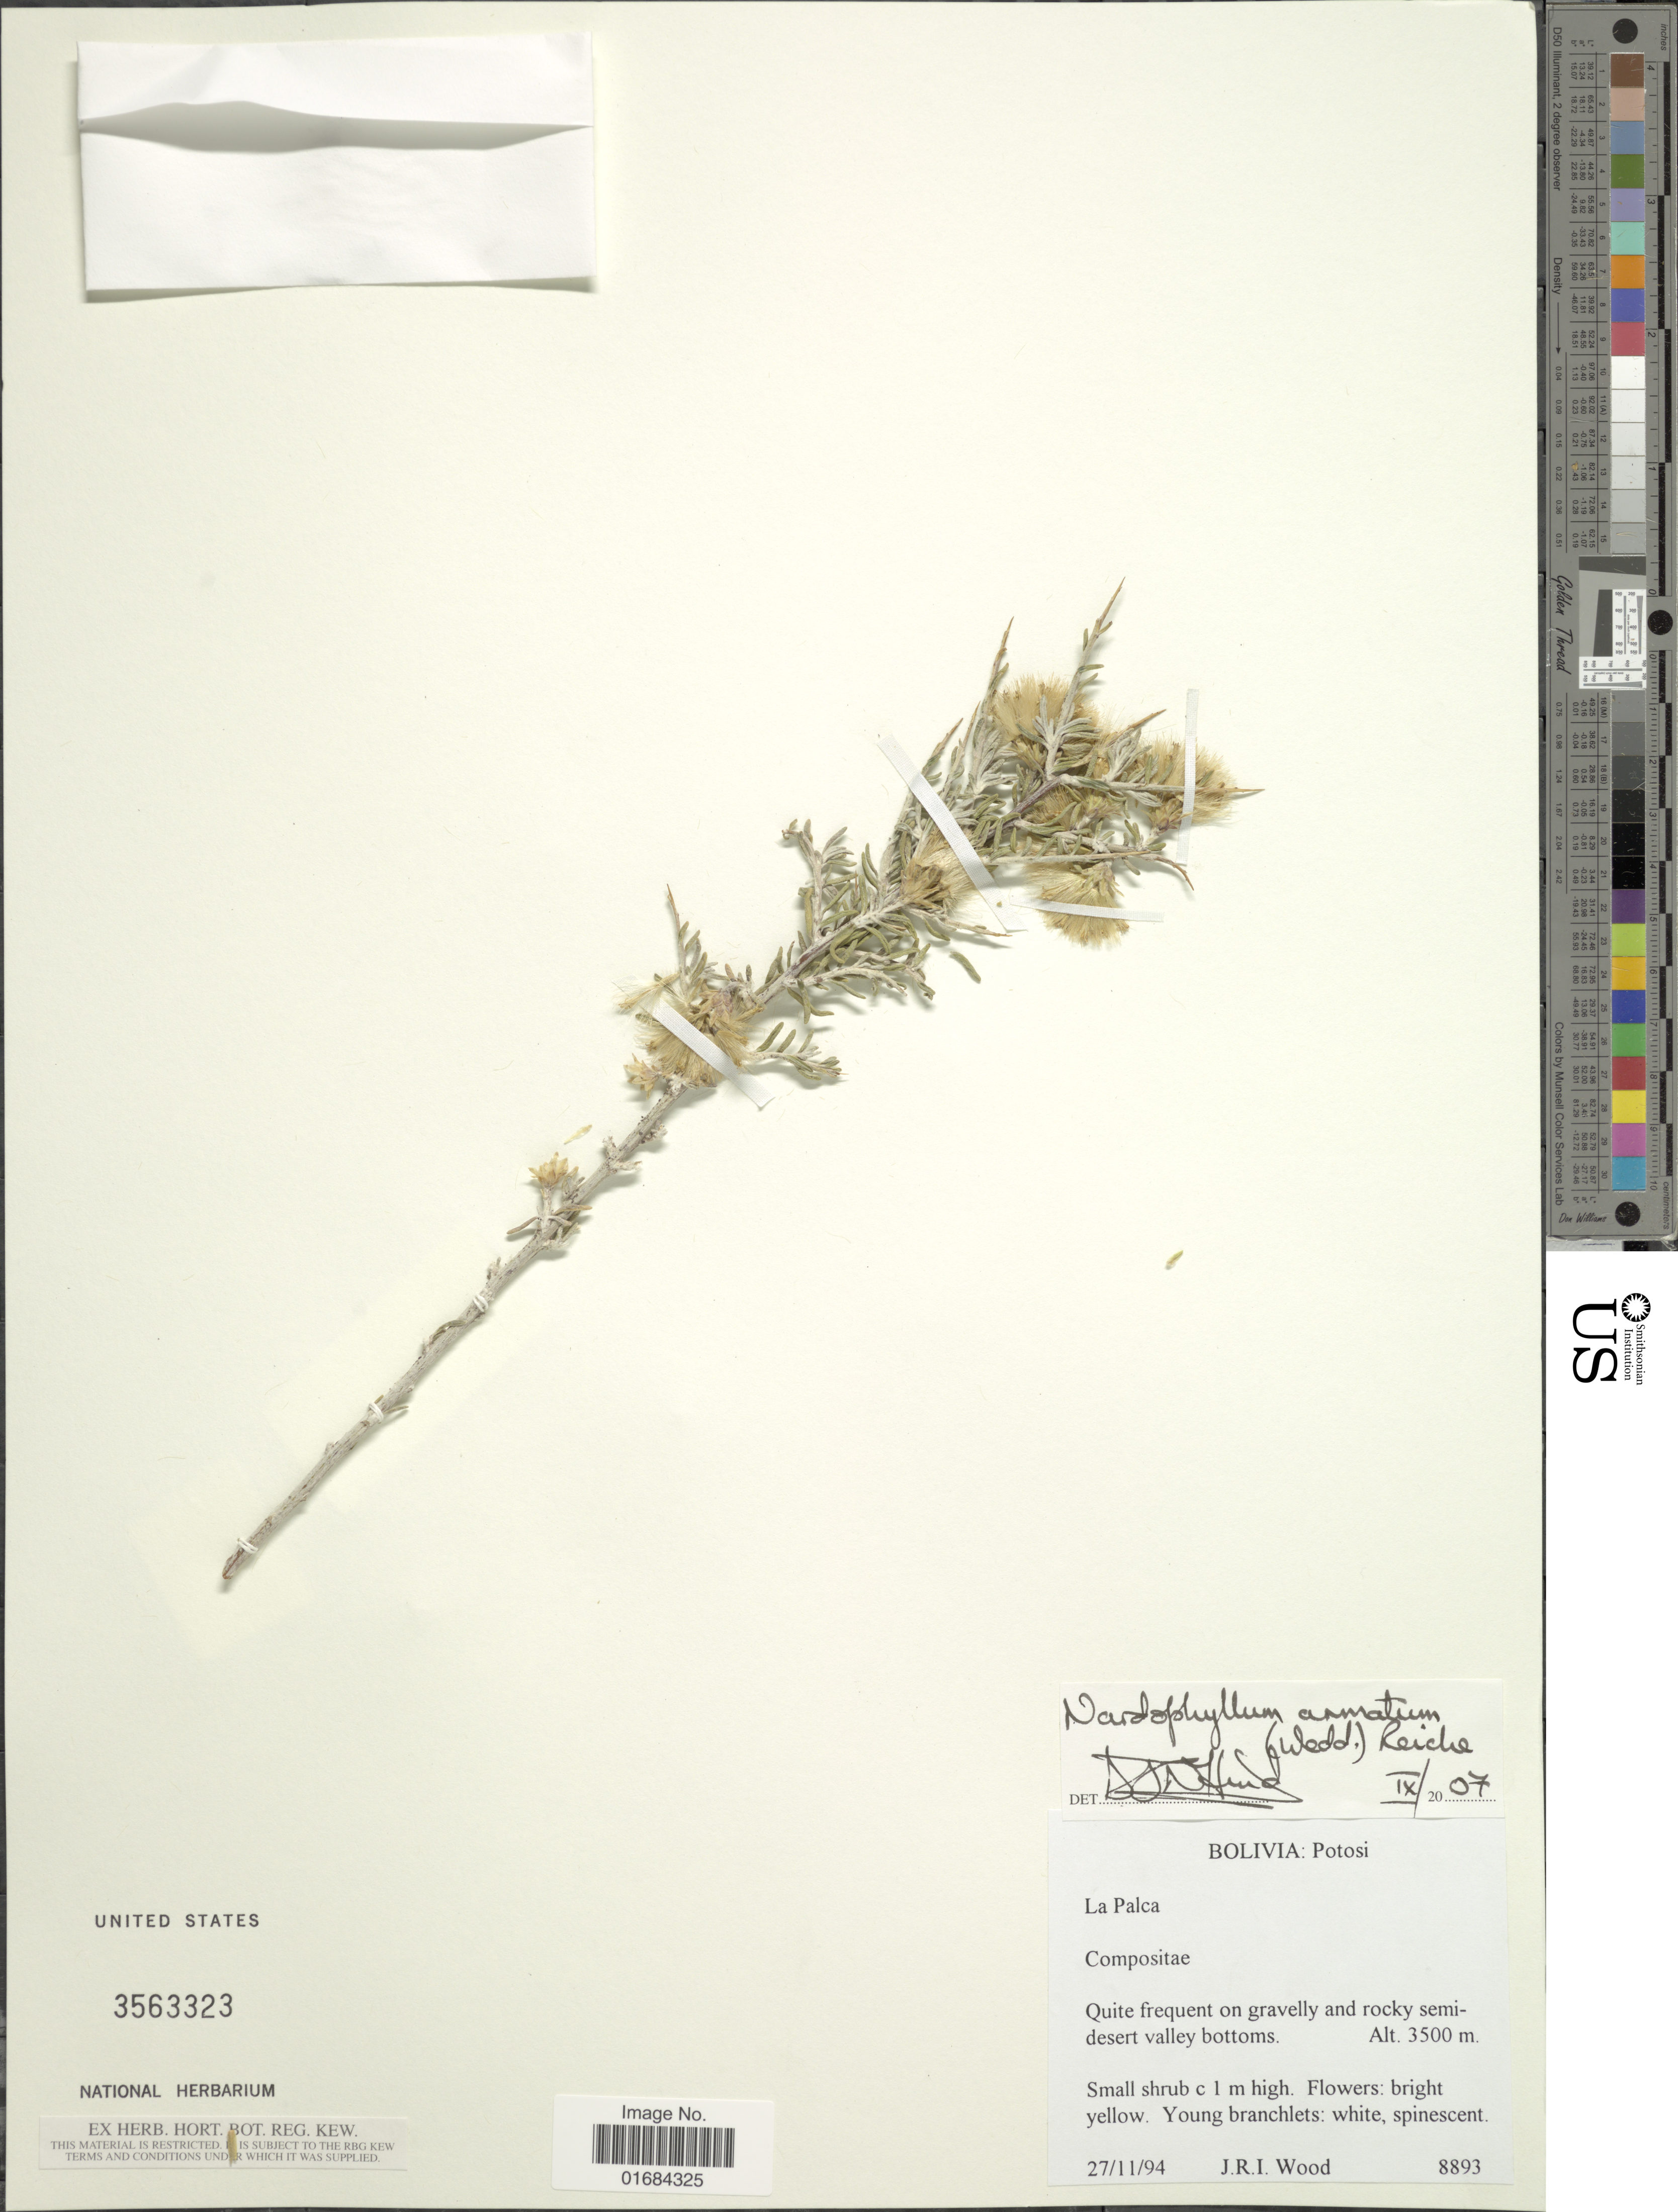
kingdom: Plantae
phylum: Tracheophyta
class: Magnoliopsida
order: Asterales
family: Asteraceae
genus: Ocyroe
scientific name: Ocyroe armata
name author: (Wedd.) Bonif.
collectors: J. R. I. Wood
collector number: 8893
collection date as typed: Transcribed d/m/y: 27/11/94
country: Bolivia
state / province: Potosi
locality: La Palca, Quite frequent on gravelly and rocky semidesert valley bottoms.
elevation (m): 3500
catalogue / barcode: US 3563323